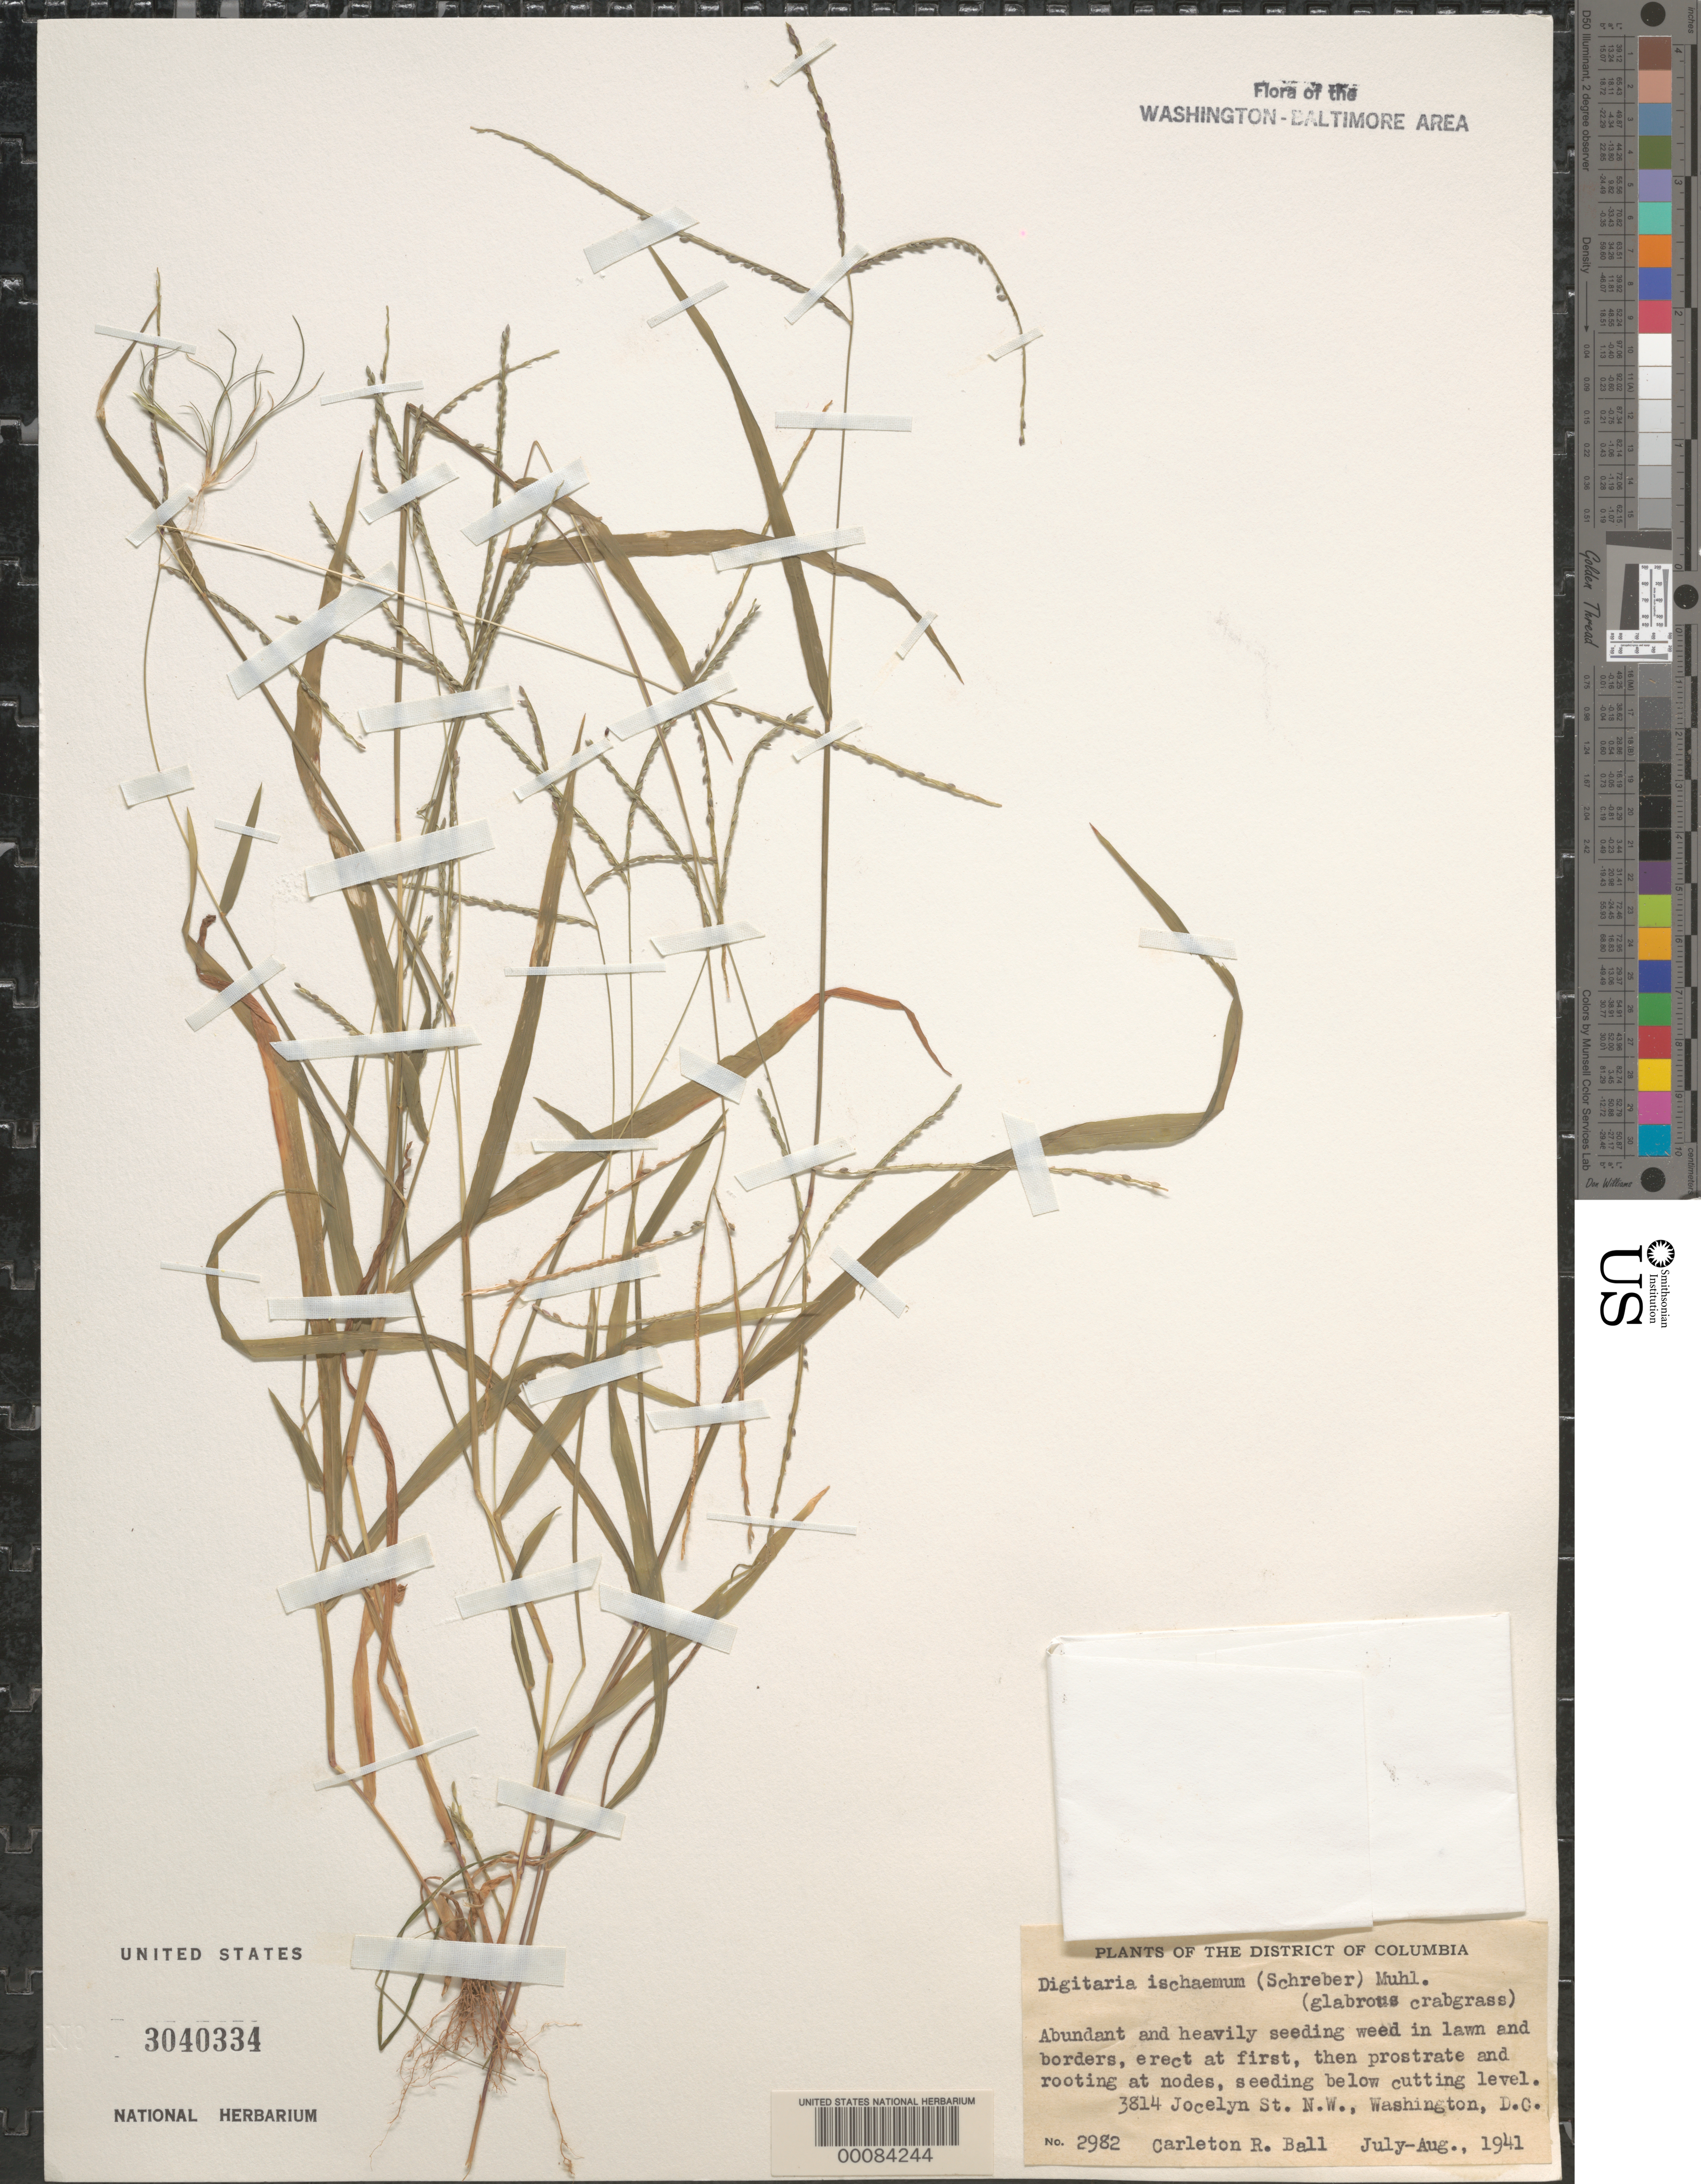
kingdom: Plantae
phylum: Tracheophyta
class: Liliopsida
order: Poales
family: Poaceae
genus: Digitaria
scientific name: Digitaria ischaemum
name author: (Schreber) Schreber ex Muhl.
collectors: C. R. Ball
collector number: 2982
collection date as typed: Jul 1941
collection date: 1941-07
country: United States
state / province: District of Columbia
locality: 3814 Jocelyn St., NW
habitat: Lawn and borders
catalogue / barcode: US 3040334